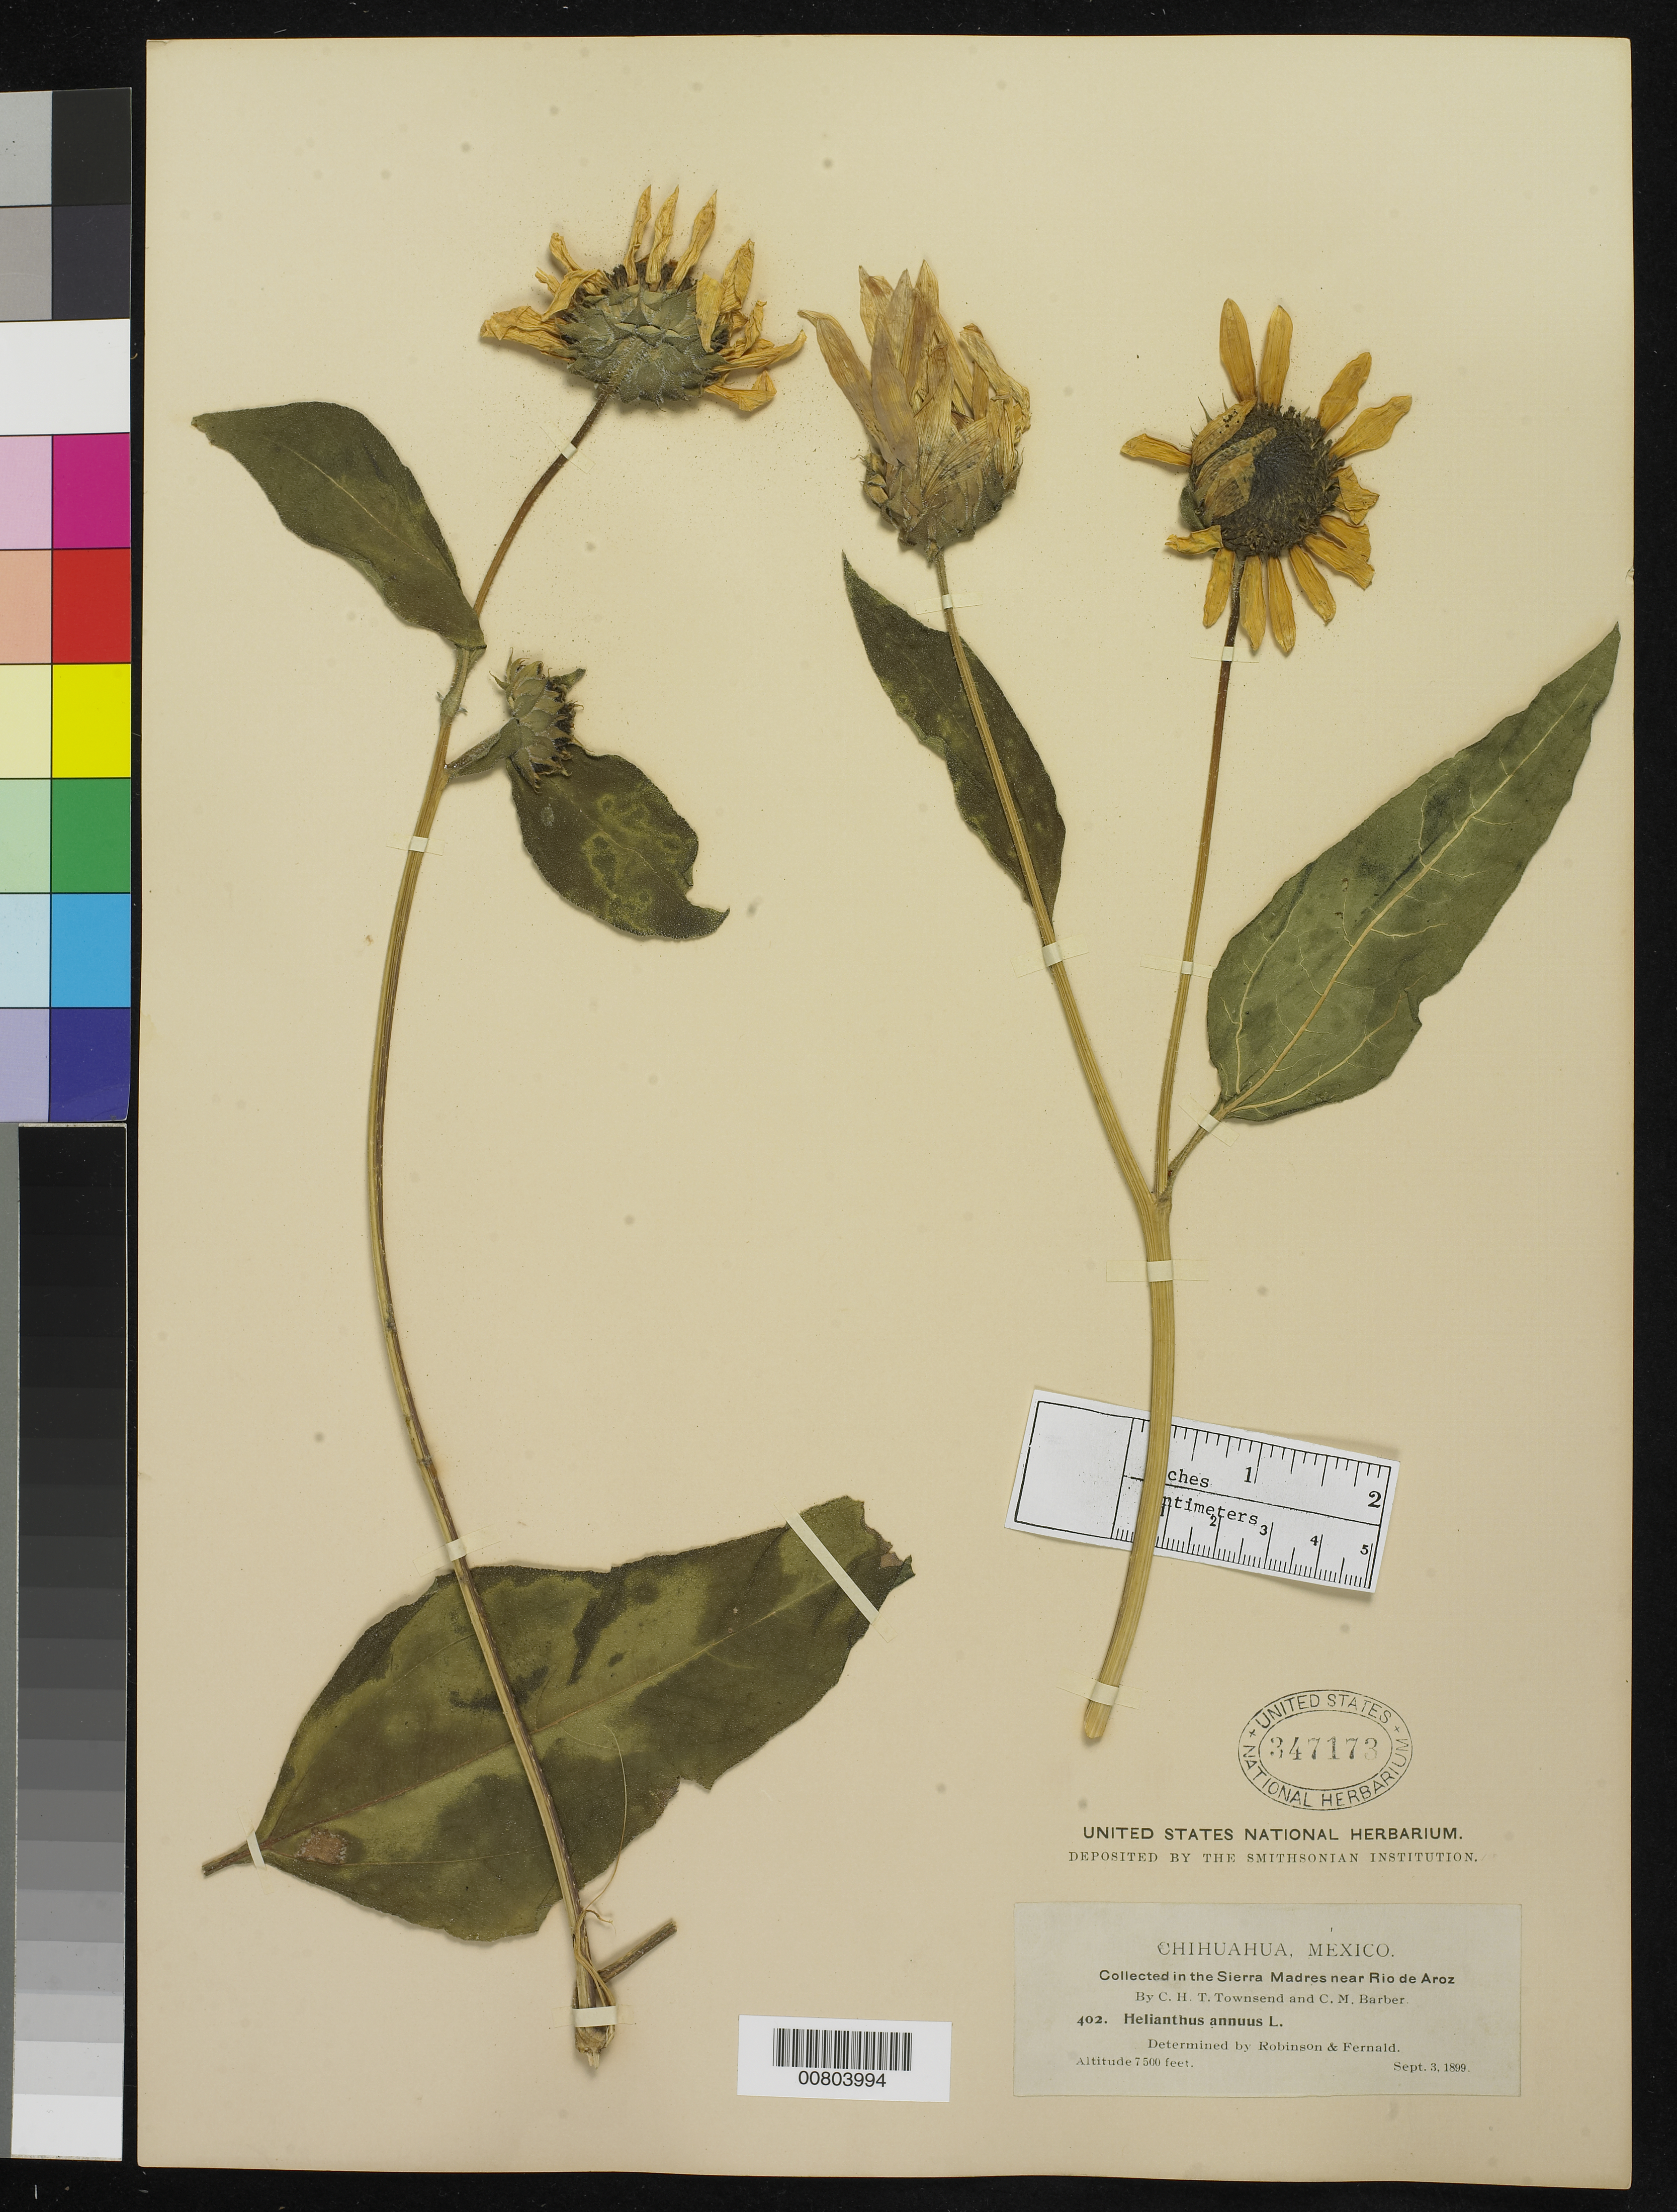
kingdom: Plantae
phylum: Tracheophyta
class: Magnoliopsida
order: Asterales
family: Asteraceae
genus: Helianthus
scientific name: Helianthus annuus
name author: L.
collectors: C. H. T. Townsend & C. Barber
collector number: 402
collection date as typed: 03 Sep 1899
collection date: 1899-09-03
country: Mexico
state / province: Chihuahua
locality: Sierra Madre near Rio de Aroz.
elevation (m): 2286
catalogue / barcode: US 347173